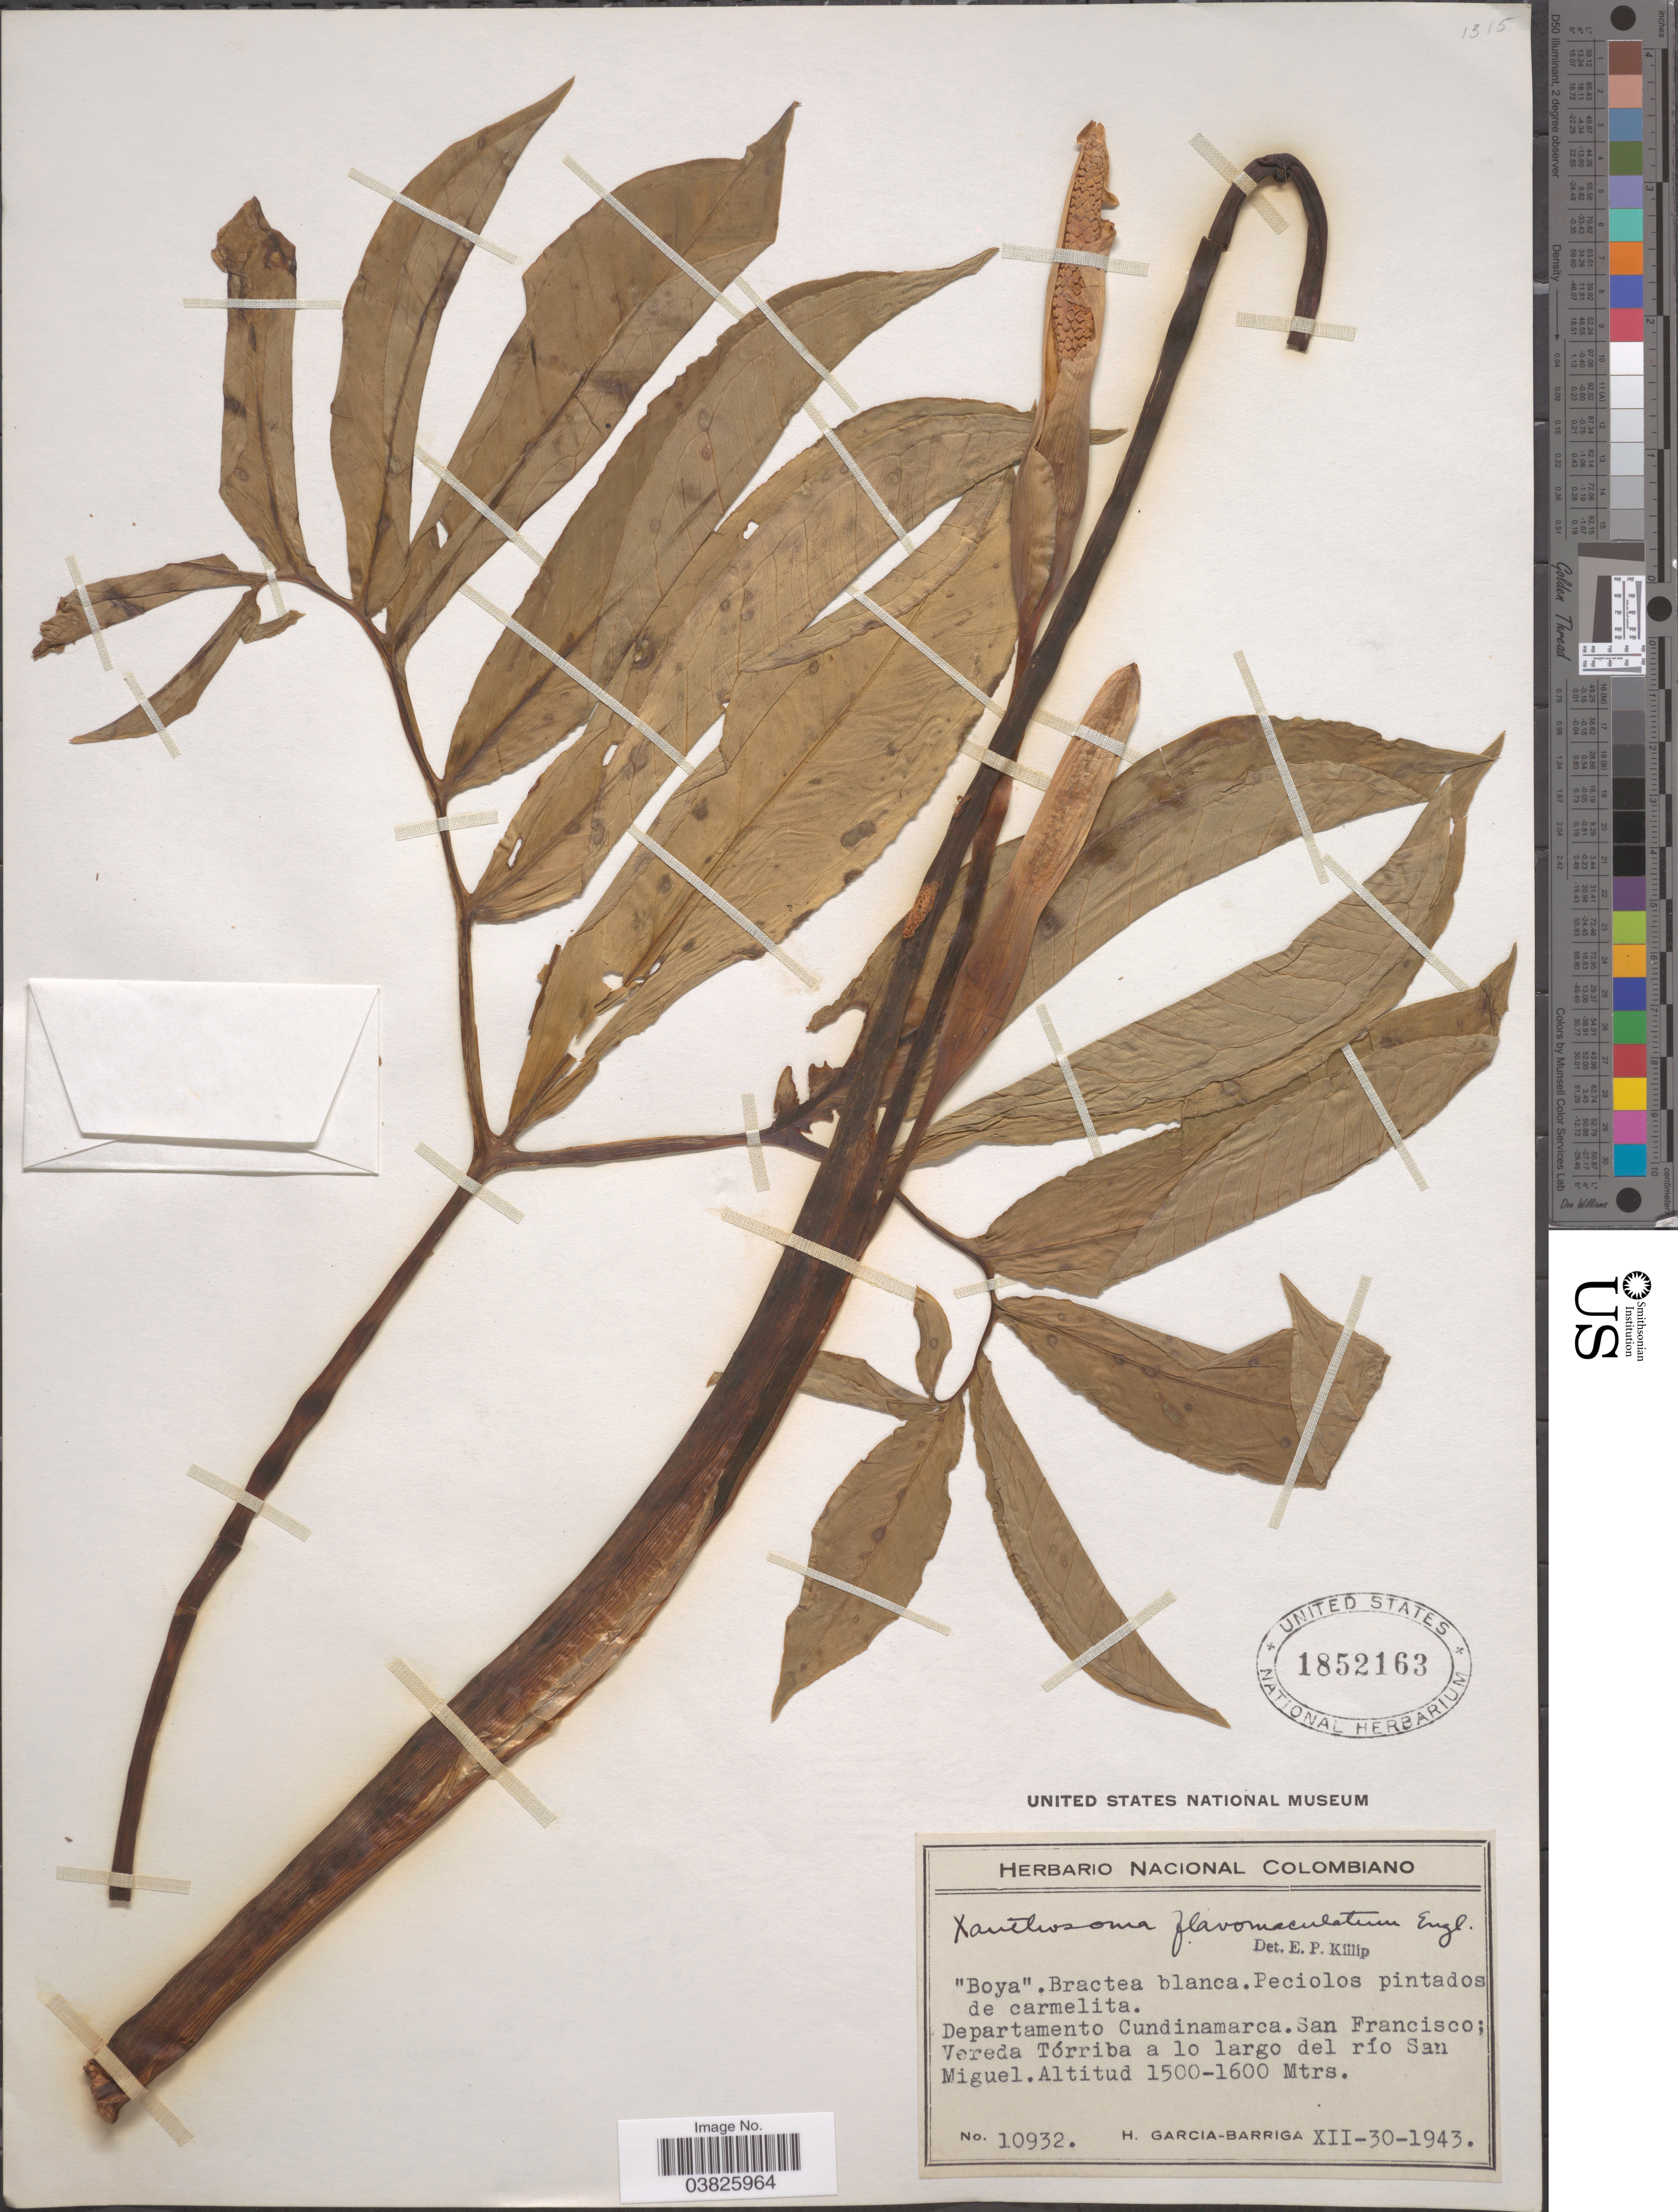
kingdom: Plantae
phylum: Tracheophyta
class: Liliopsida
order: Alismatales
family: Araceae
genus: Xanthosoma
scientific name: Xanthosoma flavomaculatum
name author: Engl.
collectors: H. García Barriga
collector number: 10932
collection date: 1943-12-30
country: Colombia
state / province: Cundinamarca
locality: Departamento Cundinamarca.San Francisco; Vereda Tórriba a lo largo del río San Miguel.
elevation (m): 1500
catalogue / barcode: US 1852163